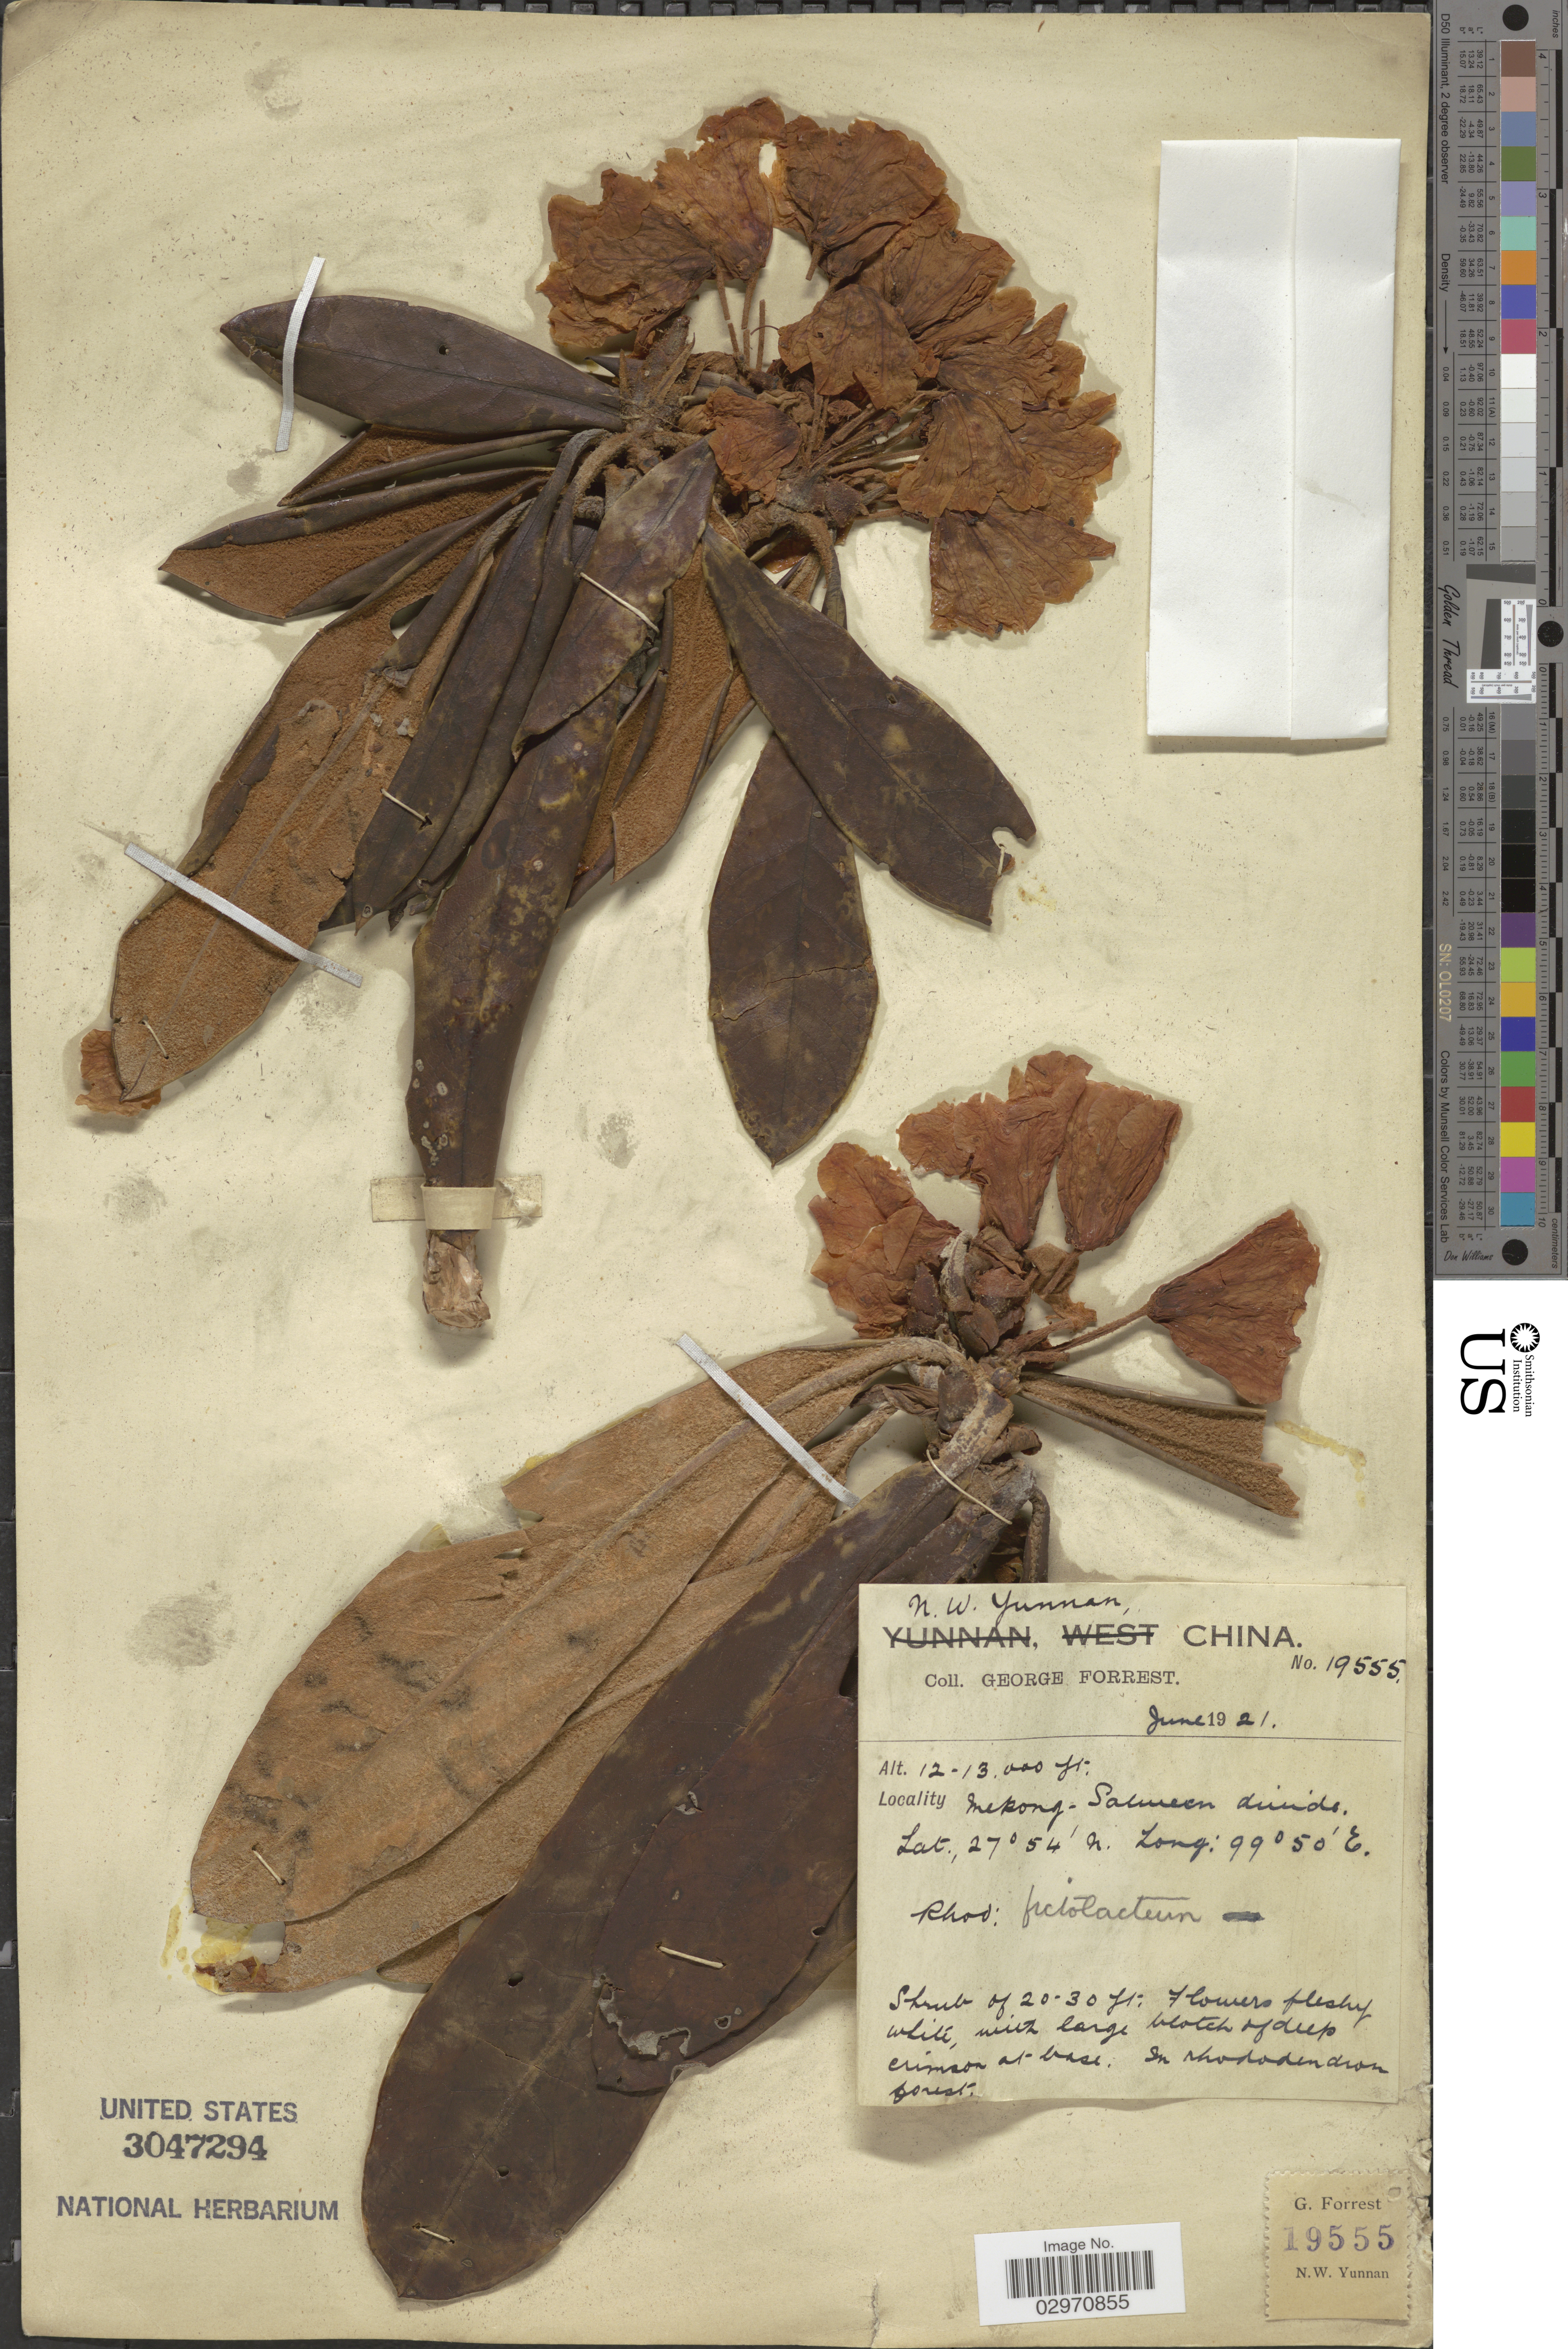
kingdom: Plantae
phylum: Tracheophyta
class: Magnoliopsida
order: Ericales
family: Ericaceae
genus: Rhododendron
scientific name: Rhododendron fictolacteum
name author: Balf. f.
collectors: G. Forrest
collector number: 19555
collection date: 1921-06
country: China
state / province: Yunnan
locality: N.W. Yunnan. Mekong-Salween divide.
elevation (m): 3658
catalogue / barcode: US 3047294